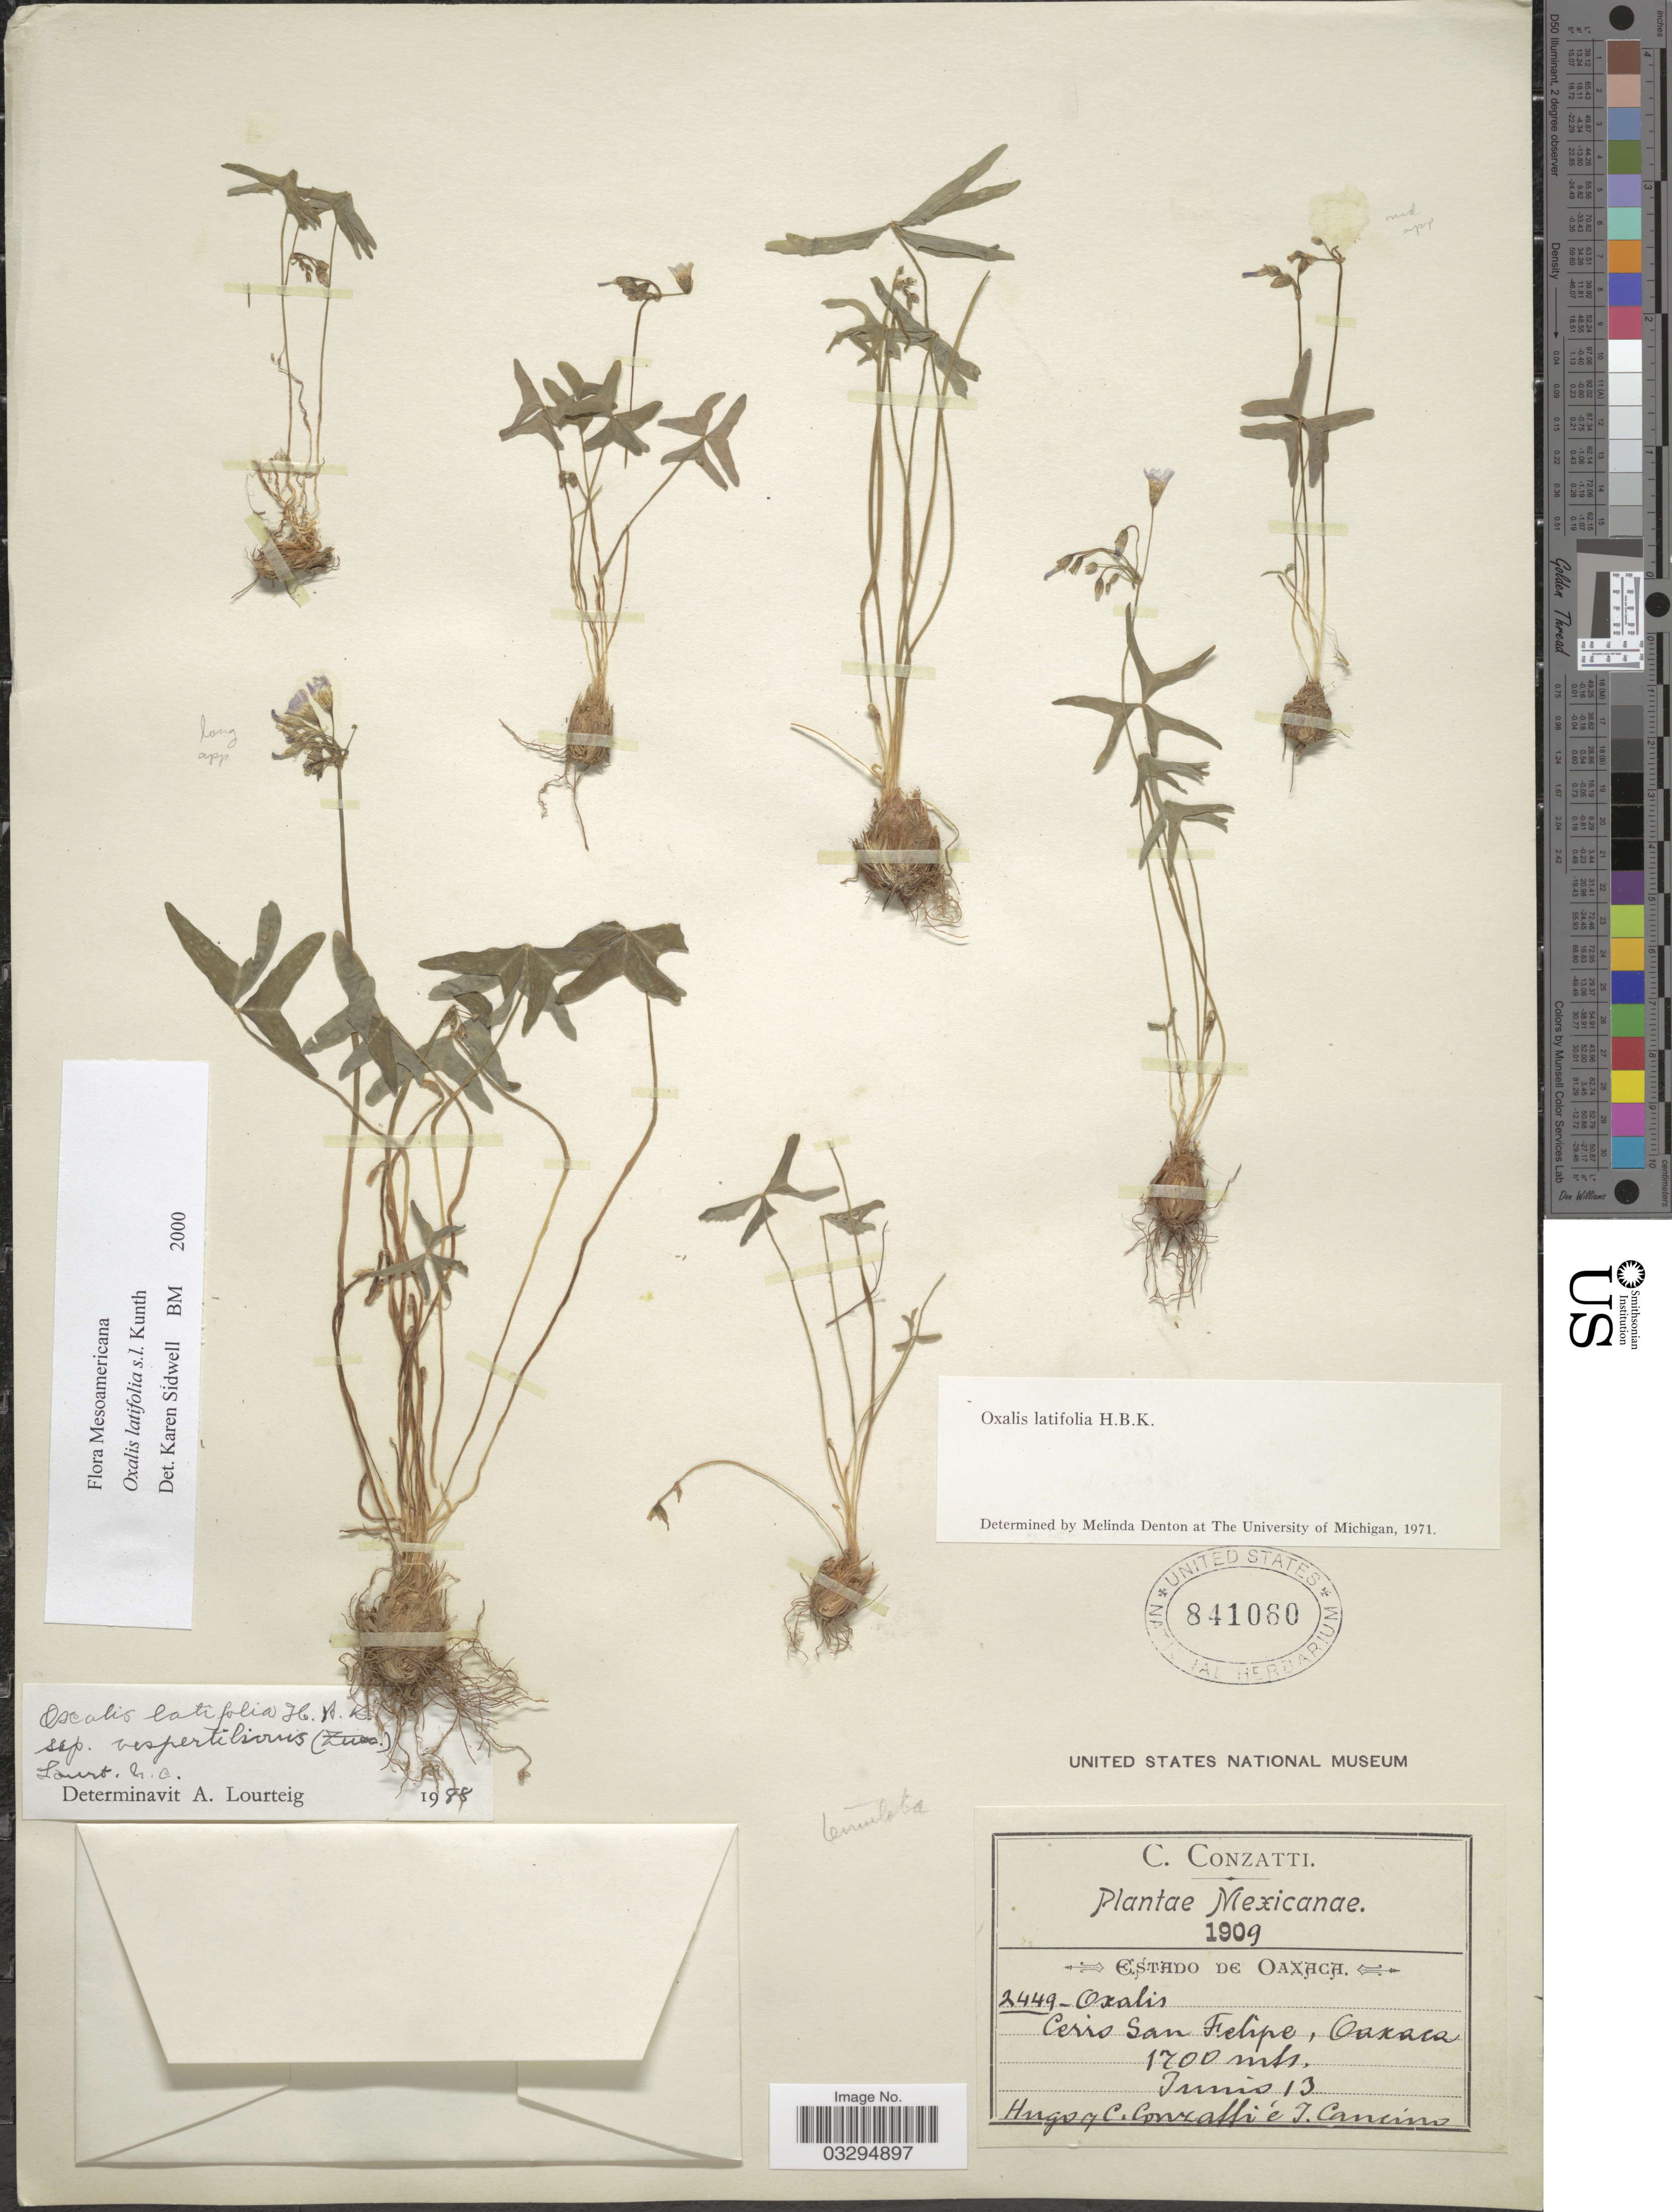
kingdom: Plantae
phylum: Tracheophyta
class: Magnoliopsida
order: Oxalidales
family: Oxalidaceae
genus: Oxalis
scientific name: Oxalis latifolia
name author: Kunth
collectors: H. Conzatti, C. Conzatti & J. Cancino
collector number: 2449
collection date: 1909-06-13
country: Mexico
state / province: Oaxaca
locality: Cerro San Felipe.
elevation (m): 1700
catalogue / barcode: US 841060